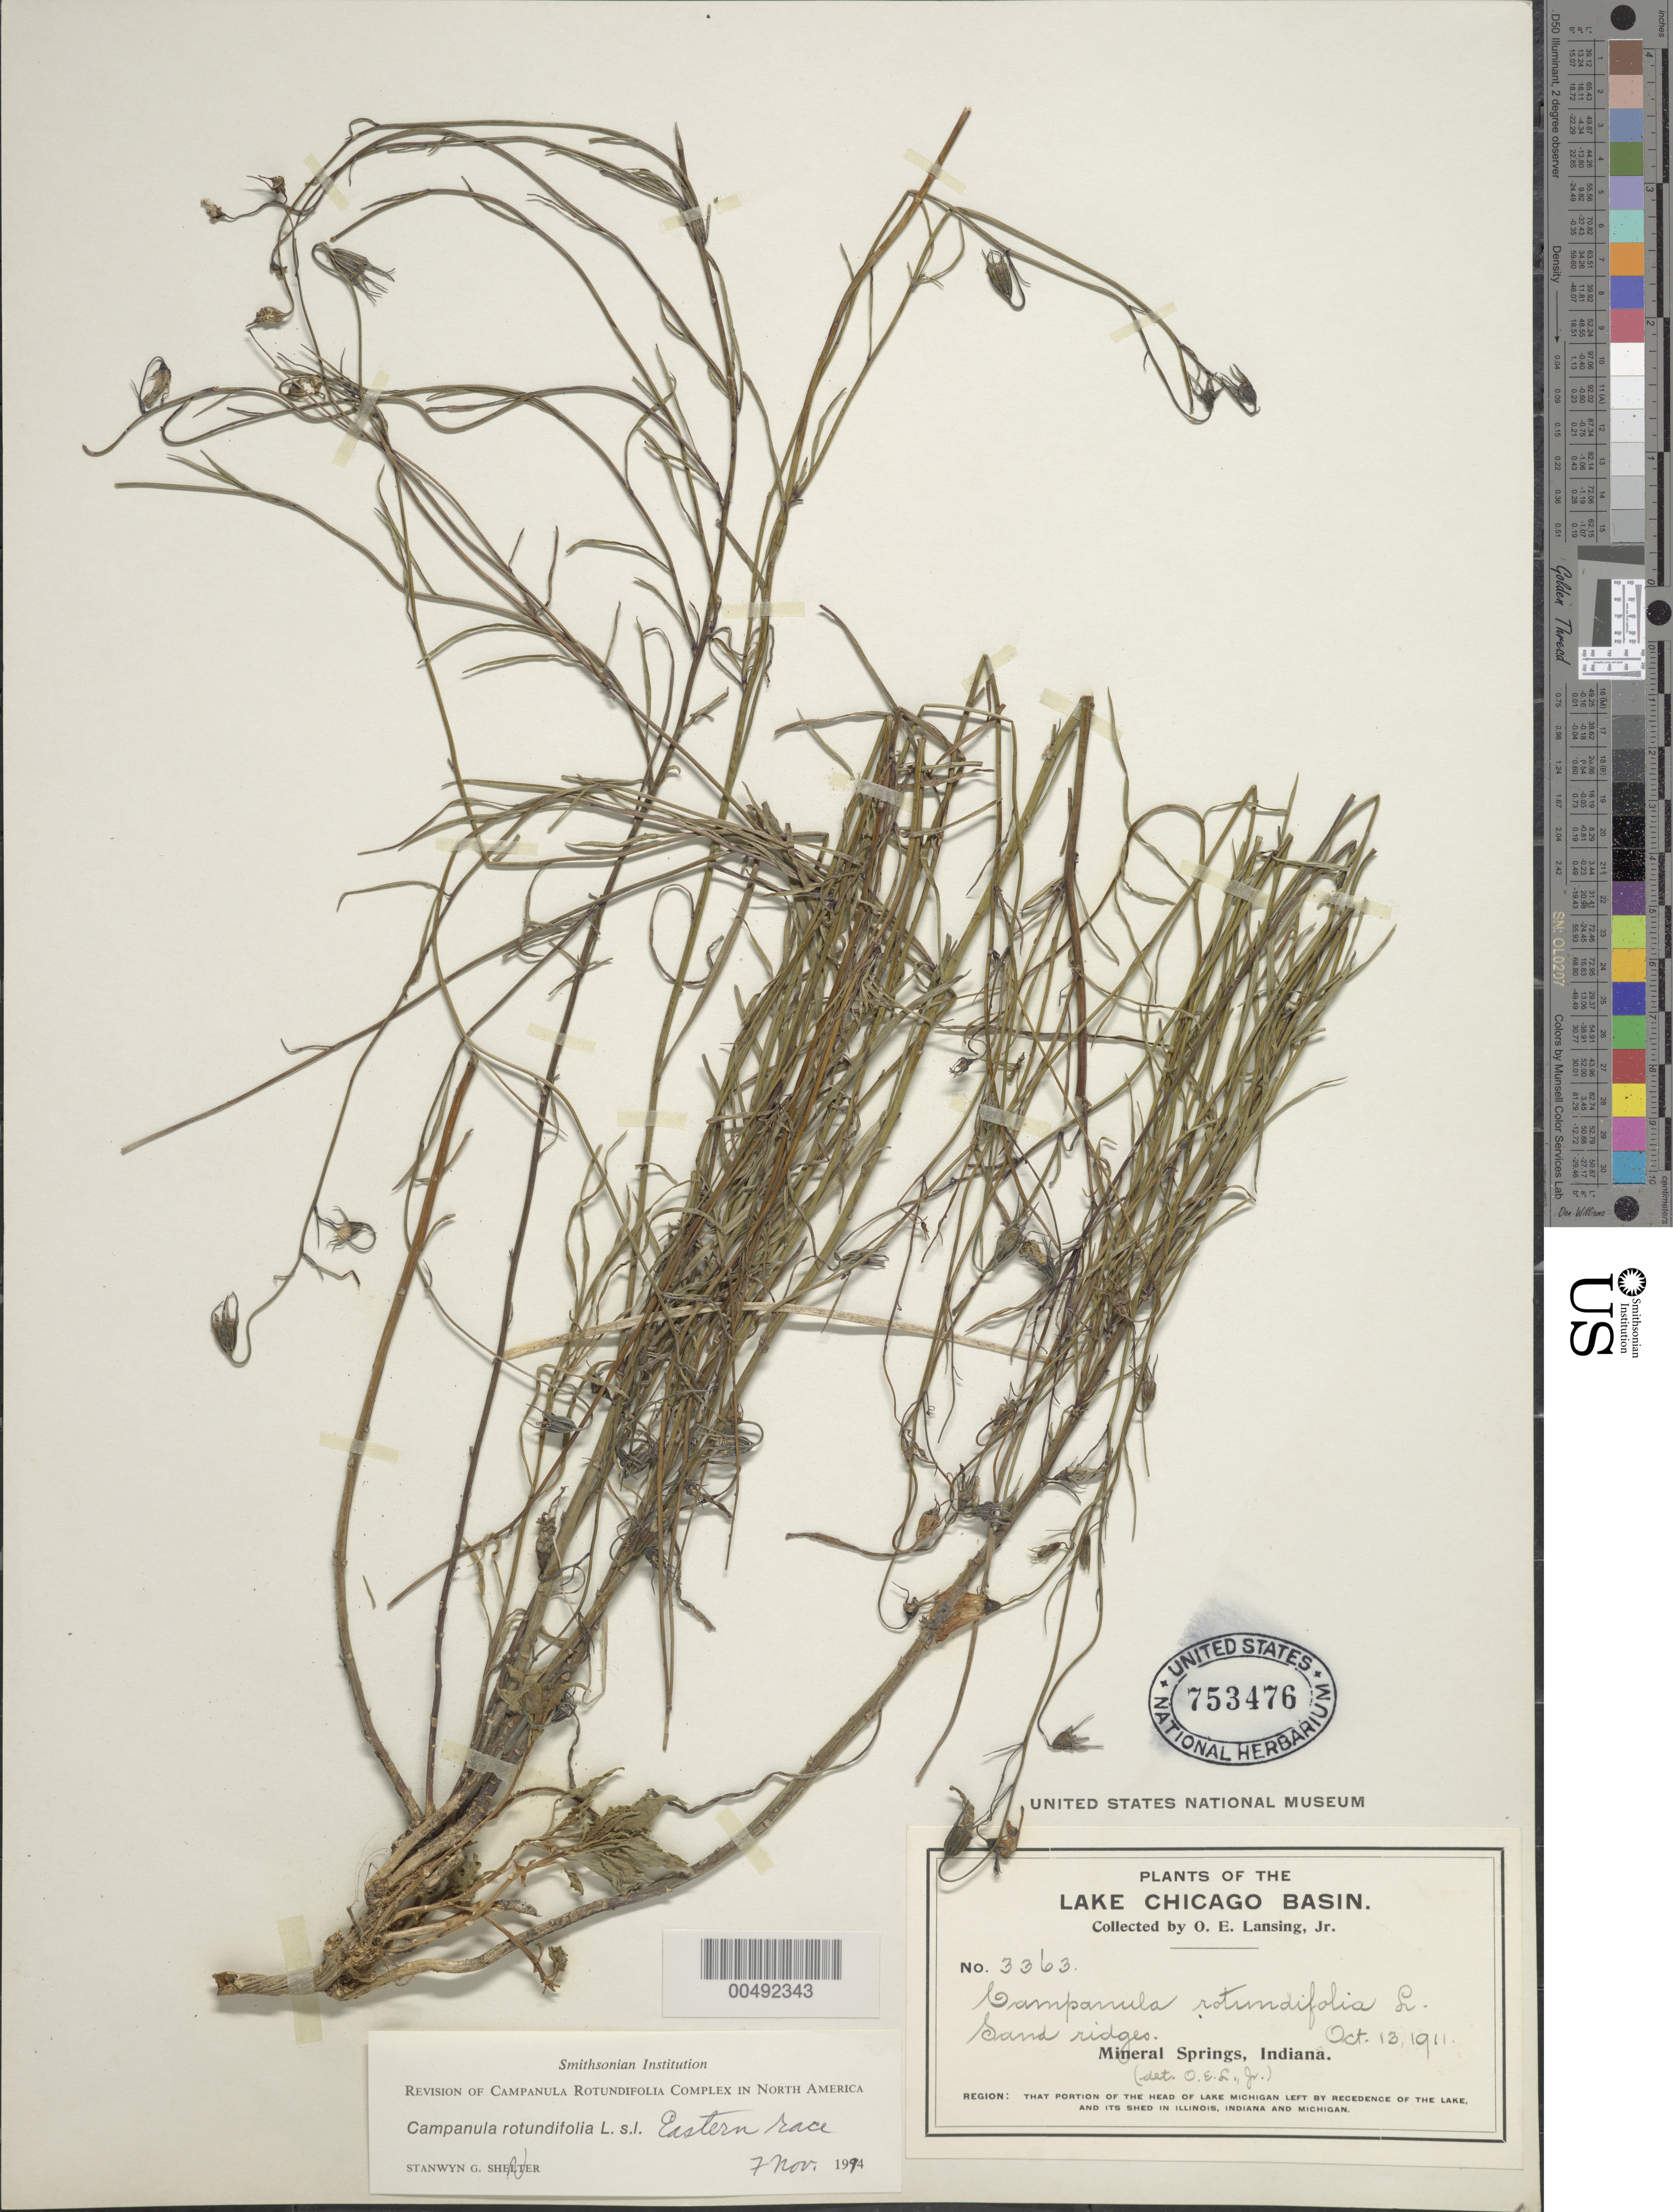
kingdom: Plantae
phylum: Tracheophyta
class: Magnoliopsida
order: Asterales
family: Campanulaceae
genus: Campanula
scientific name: Campanula rotundifolia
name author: L.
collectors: O. Lansing Jr.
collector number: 3363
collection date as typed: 13 Oct 1911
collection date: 1911-10-13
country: United States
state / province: Indiana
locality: Lake Chicago Basin, Mineral Springs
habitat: sand ridges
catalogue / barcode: US 753476